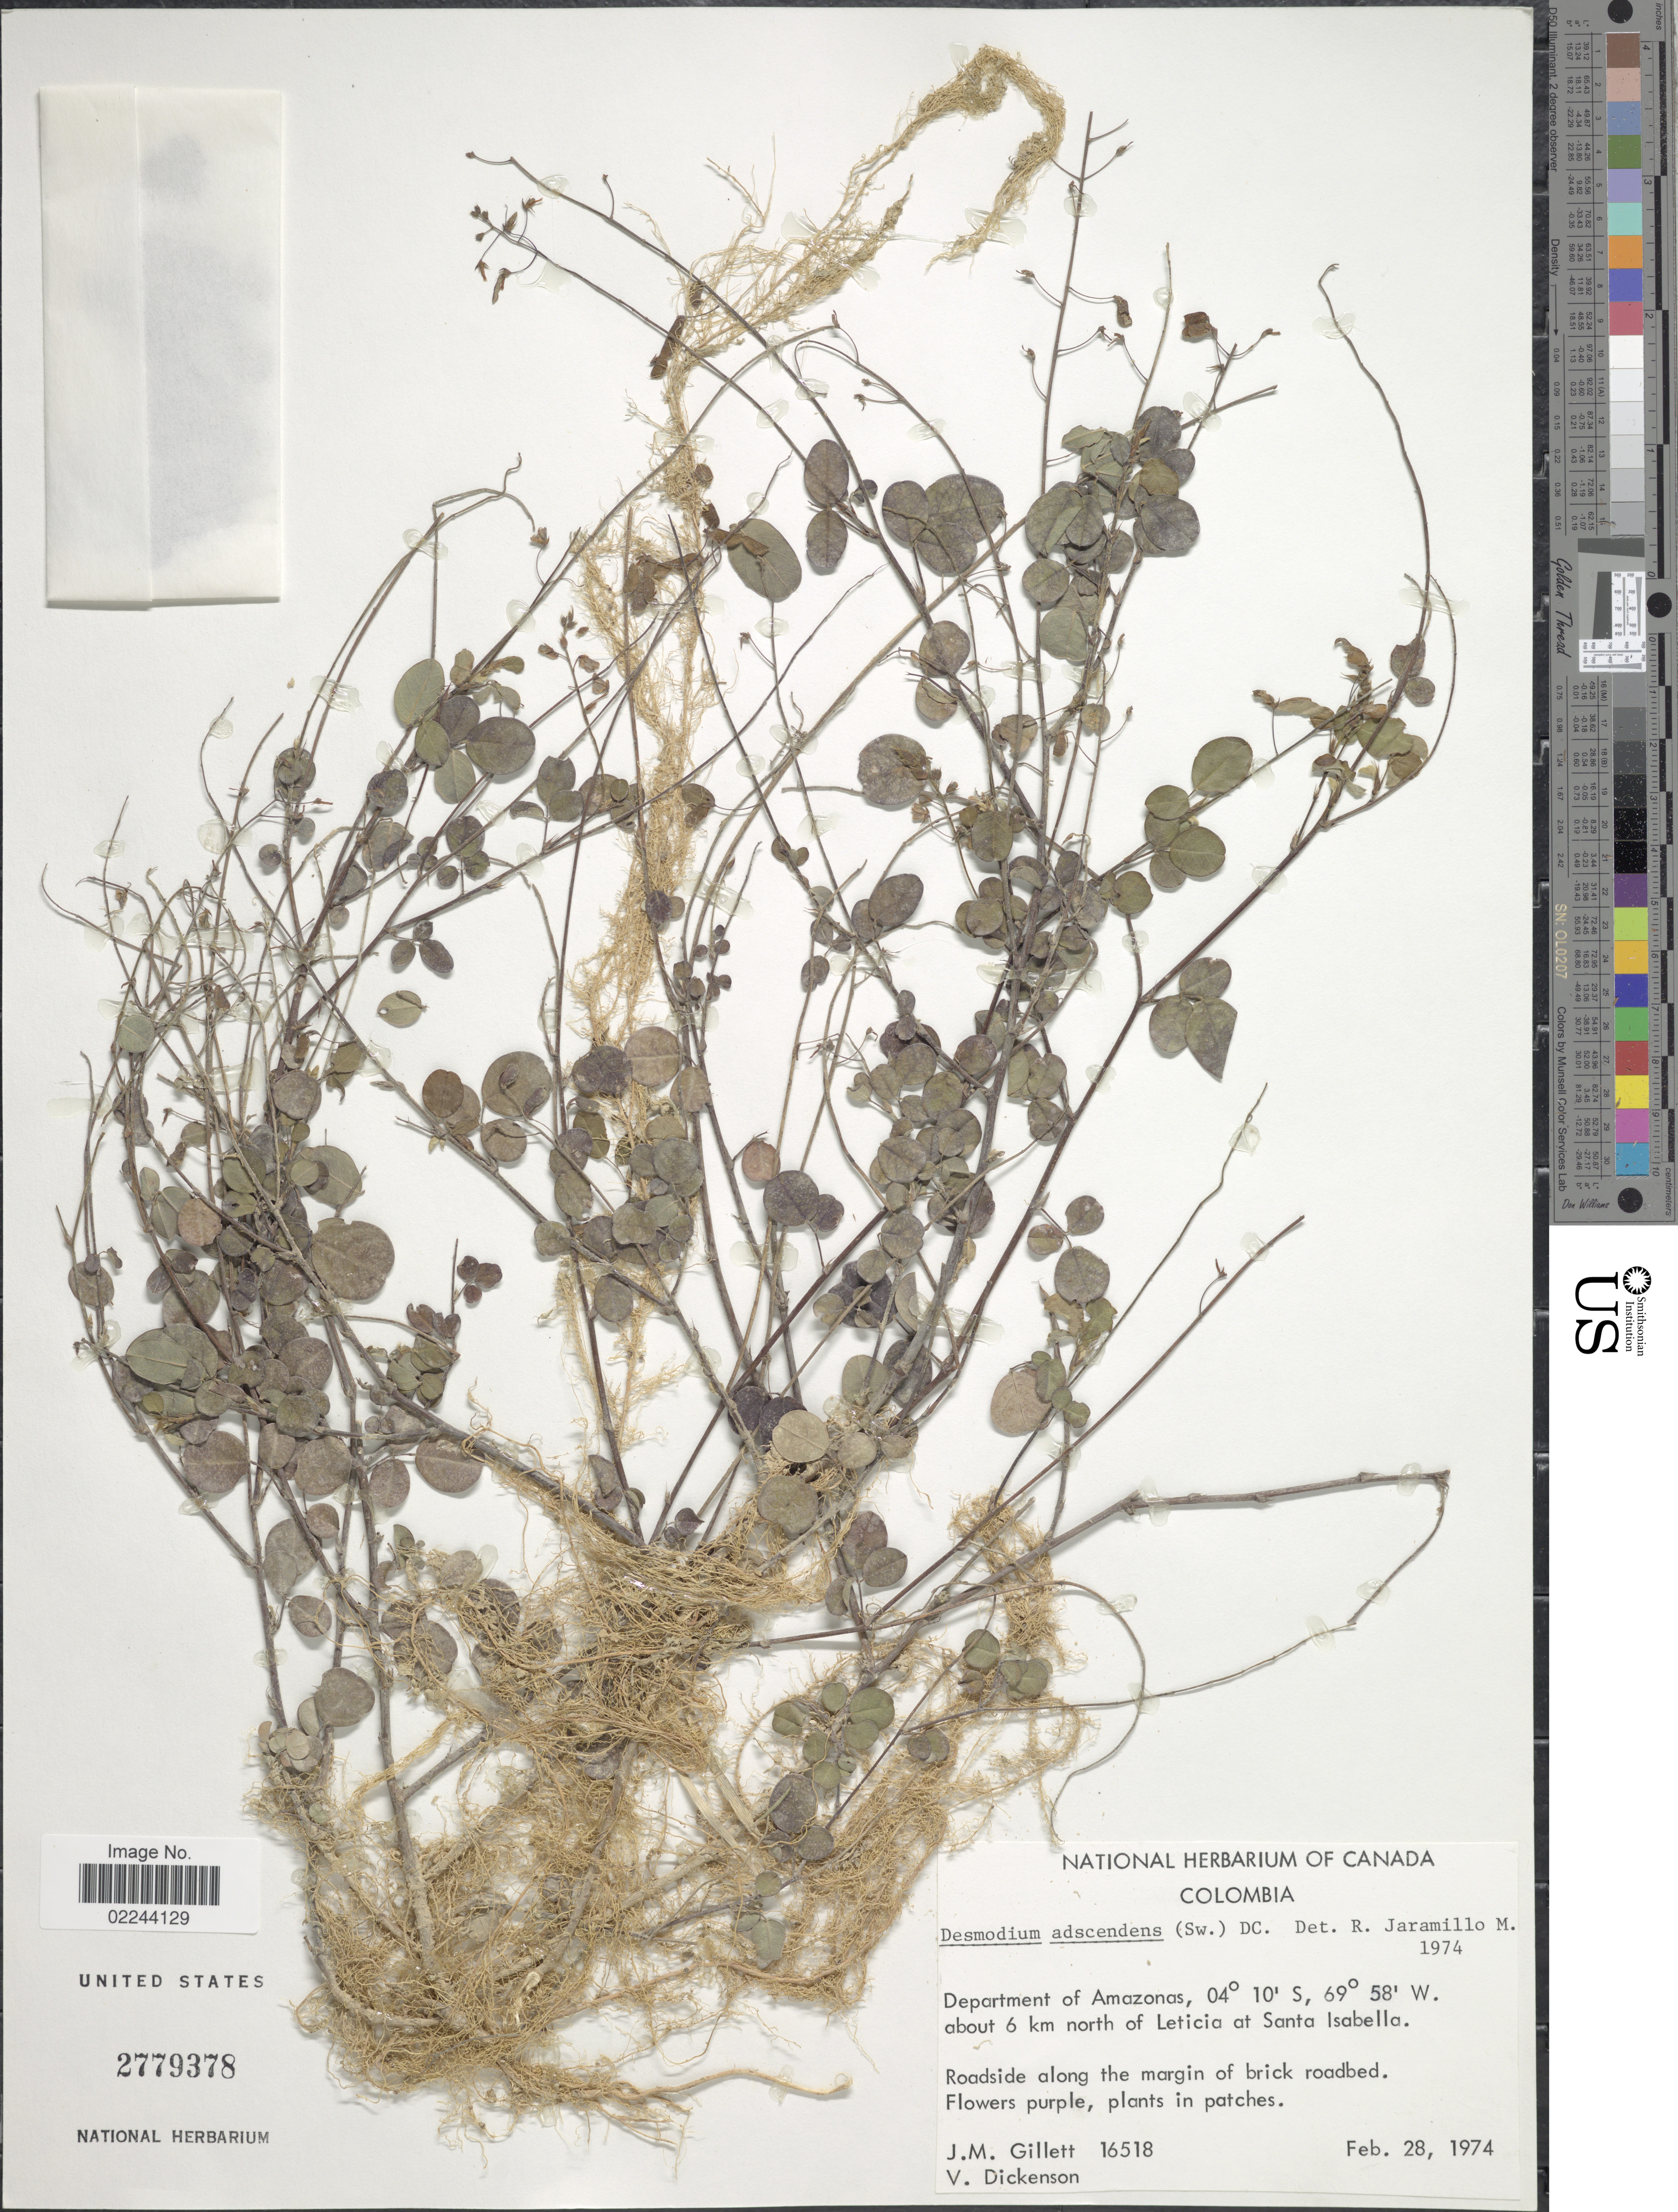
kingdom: Plantae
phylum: Tracheophyta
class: Magnoliopsida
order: Fabales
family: Fabaceae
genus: Grona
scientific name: Grona adscendens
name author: (Sw.) H. Ohashi & K. Ohashi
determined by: Strong, Mark T., (BOT), Smithsonian Institution - National Museum of Natural History (UNITED STATES)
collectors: J. M. Gillett & V. Dickenson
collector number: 16518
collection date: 1974-02-28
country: Colombia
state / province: Amazônas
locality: Department of Amazonas, about 6 km north of Leticia at Santa Isabella, Roadside along the margin of brick roadbed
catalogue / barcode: US 2779378